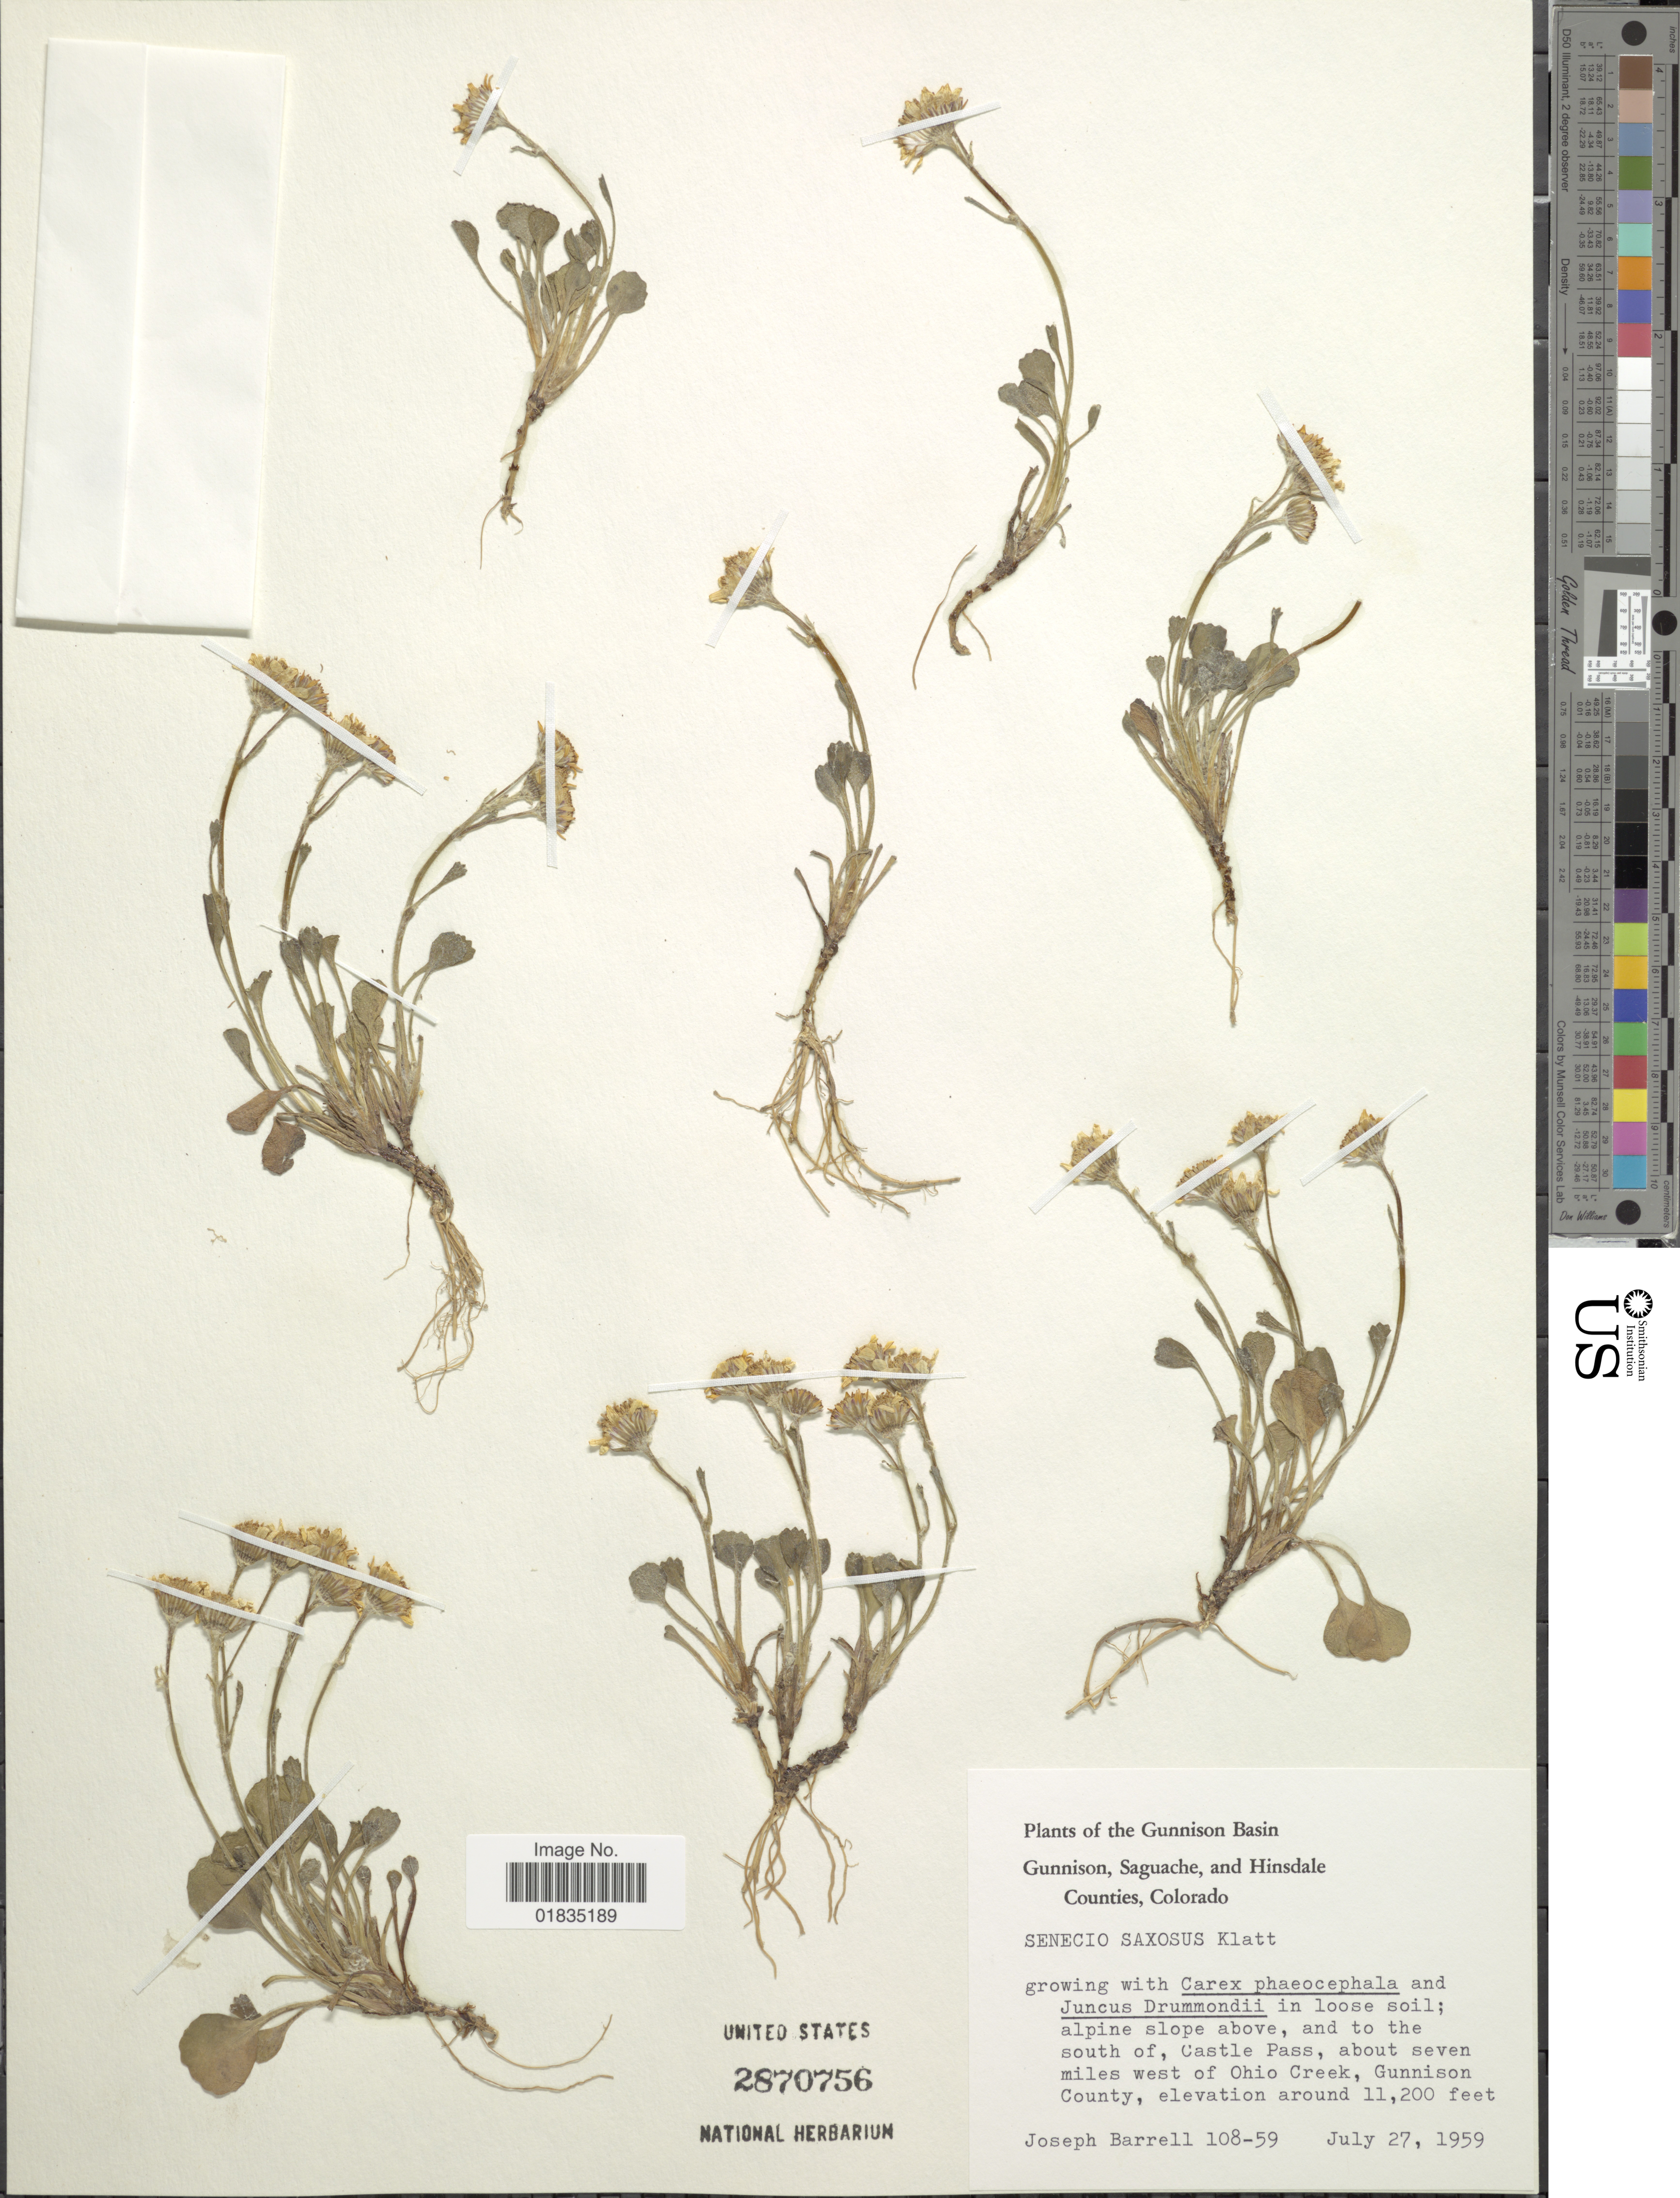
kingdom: Plantae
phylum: Tracheophyta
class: Magnoliopsida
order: Asterales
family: Asteraceae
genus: Packera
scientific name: Packera werneriifolia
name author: (A. Gray) W.A. Weber & Á. Löve ex Trock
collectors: J. Barrell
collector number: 108-59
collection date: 1959-07-27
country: United States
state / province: Colorado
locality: Gunnison, Saguache and Hinsdale Counties, alpine slope above, and to the south of, Castle Pass, about seven miles west of Ohio Creek, Gunnison County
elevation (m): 3414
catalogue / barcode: US 2870756